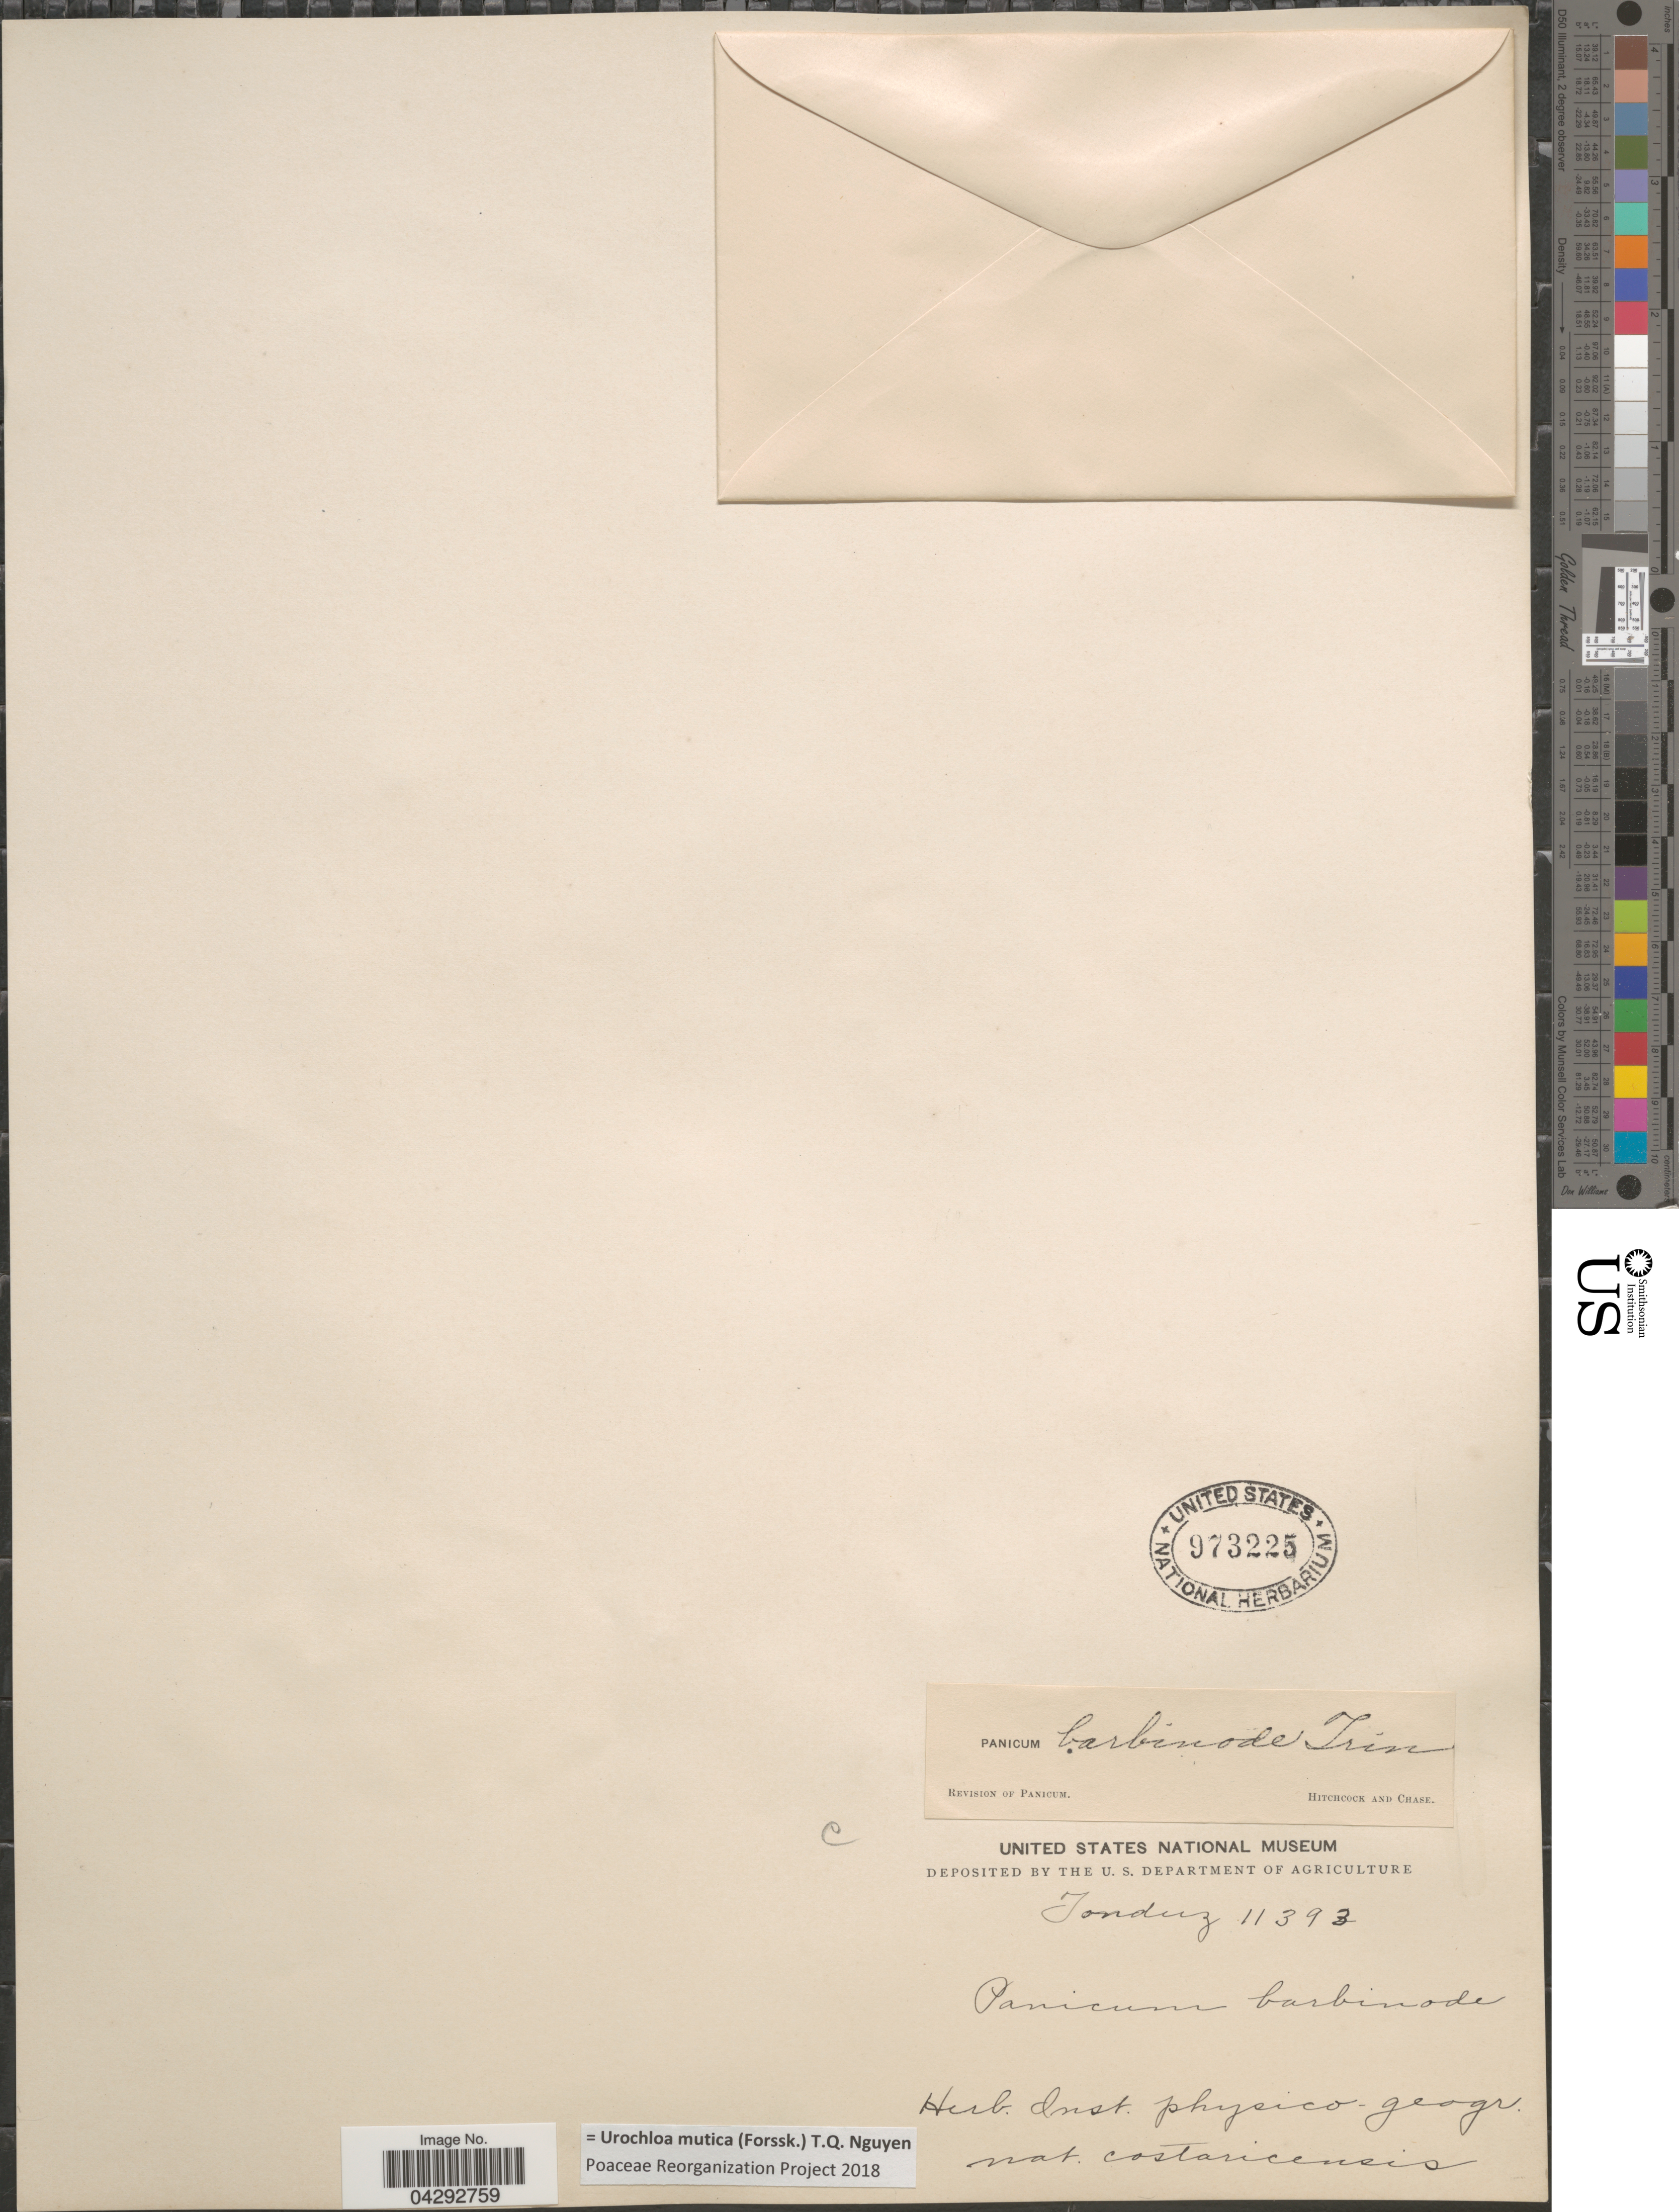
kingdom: Plantae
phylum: Tracheophyta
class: Liliopsida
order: Poales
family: Poaceae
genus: Urochloa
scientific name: Urochloa mutica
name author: (Forssk.) T.Q. Nguyen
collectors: Tonduz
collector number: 11393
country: Costa Rica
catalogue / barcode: US 973225